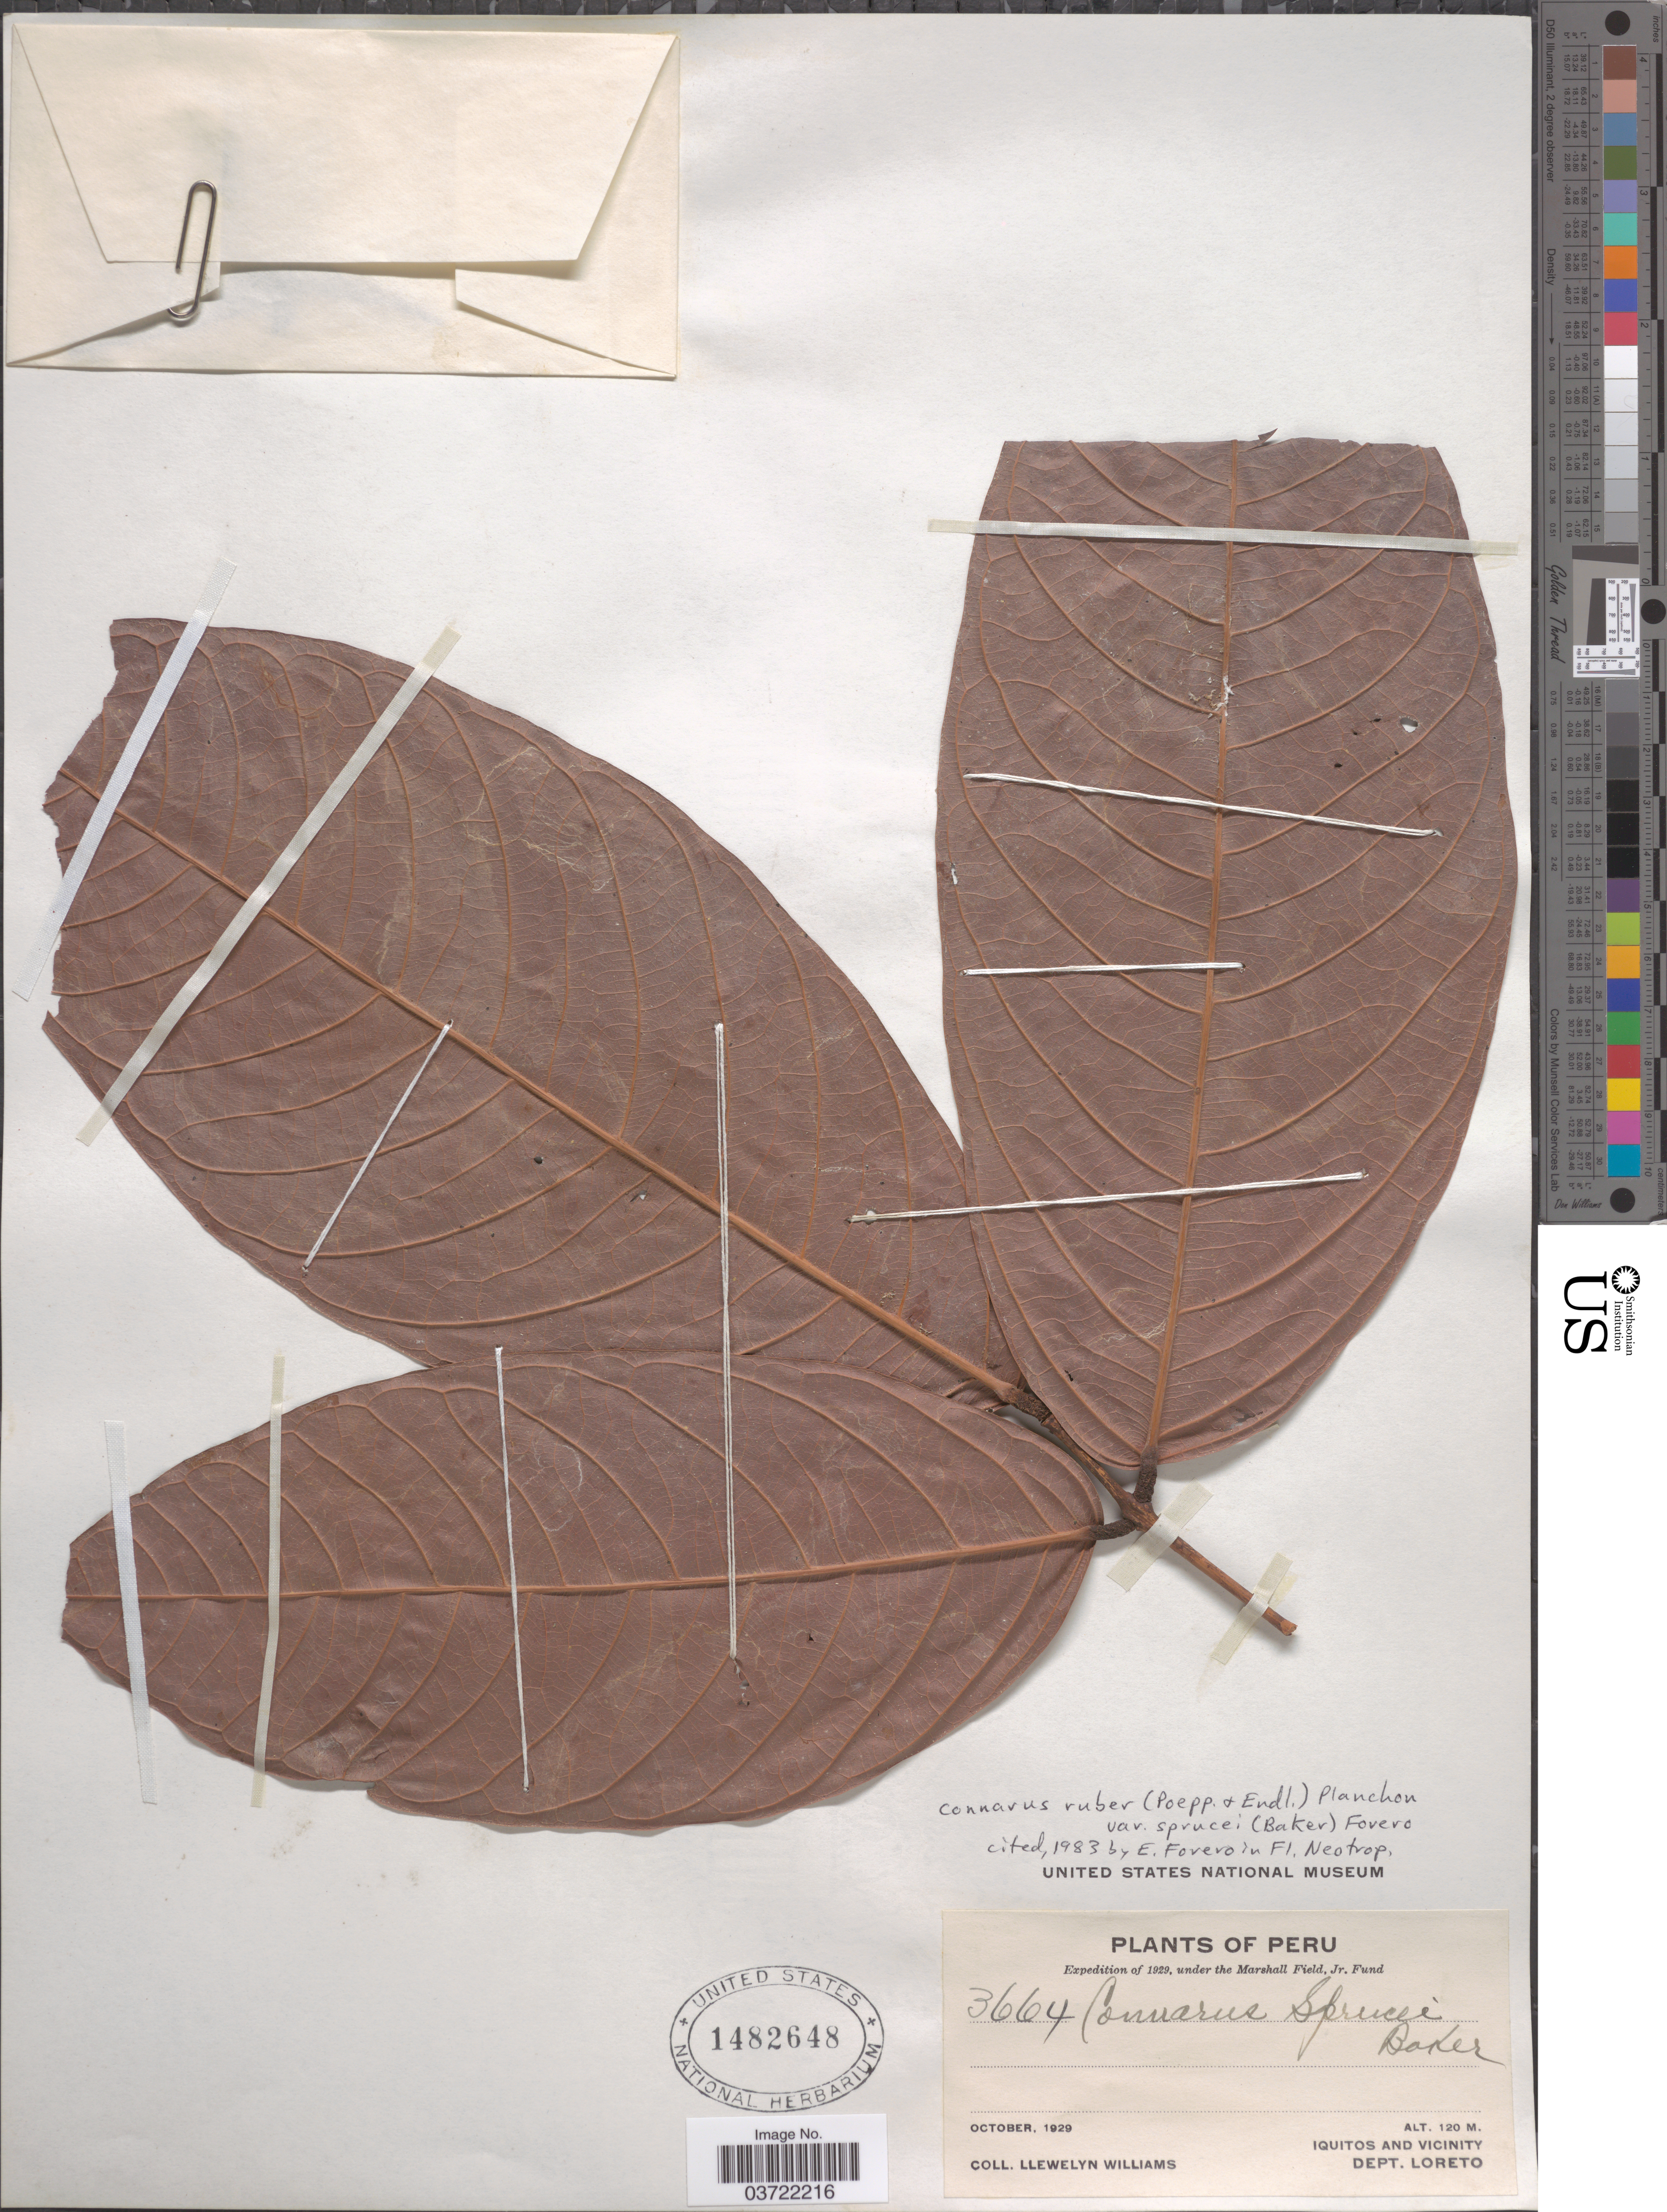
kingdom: Plantae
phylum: Tracheophyta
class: Magnoliopsida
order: Oxalidales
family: Connaraceae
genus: Connarus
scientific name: Connarus ruber var. sprucei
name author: (Baker) Forero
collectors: Ll. Williams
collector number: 3664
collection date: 1929-10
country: Peru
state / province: Loreto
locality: Iquitos and vicinity. Dept. Loreto.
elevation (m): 120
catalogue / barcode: US 1482648